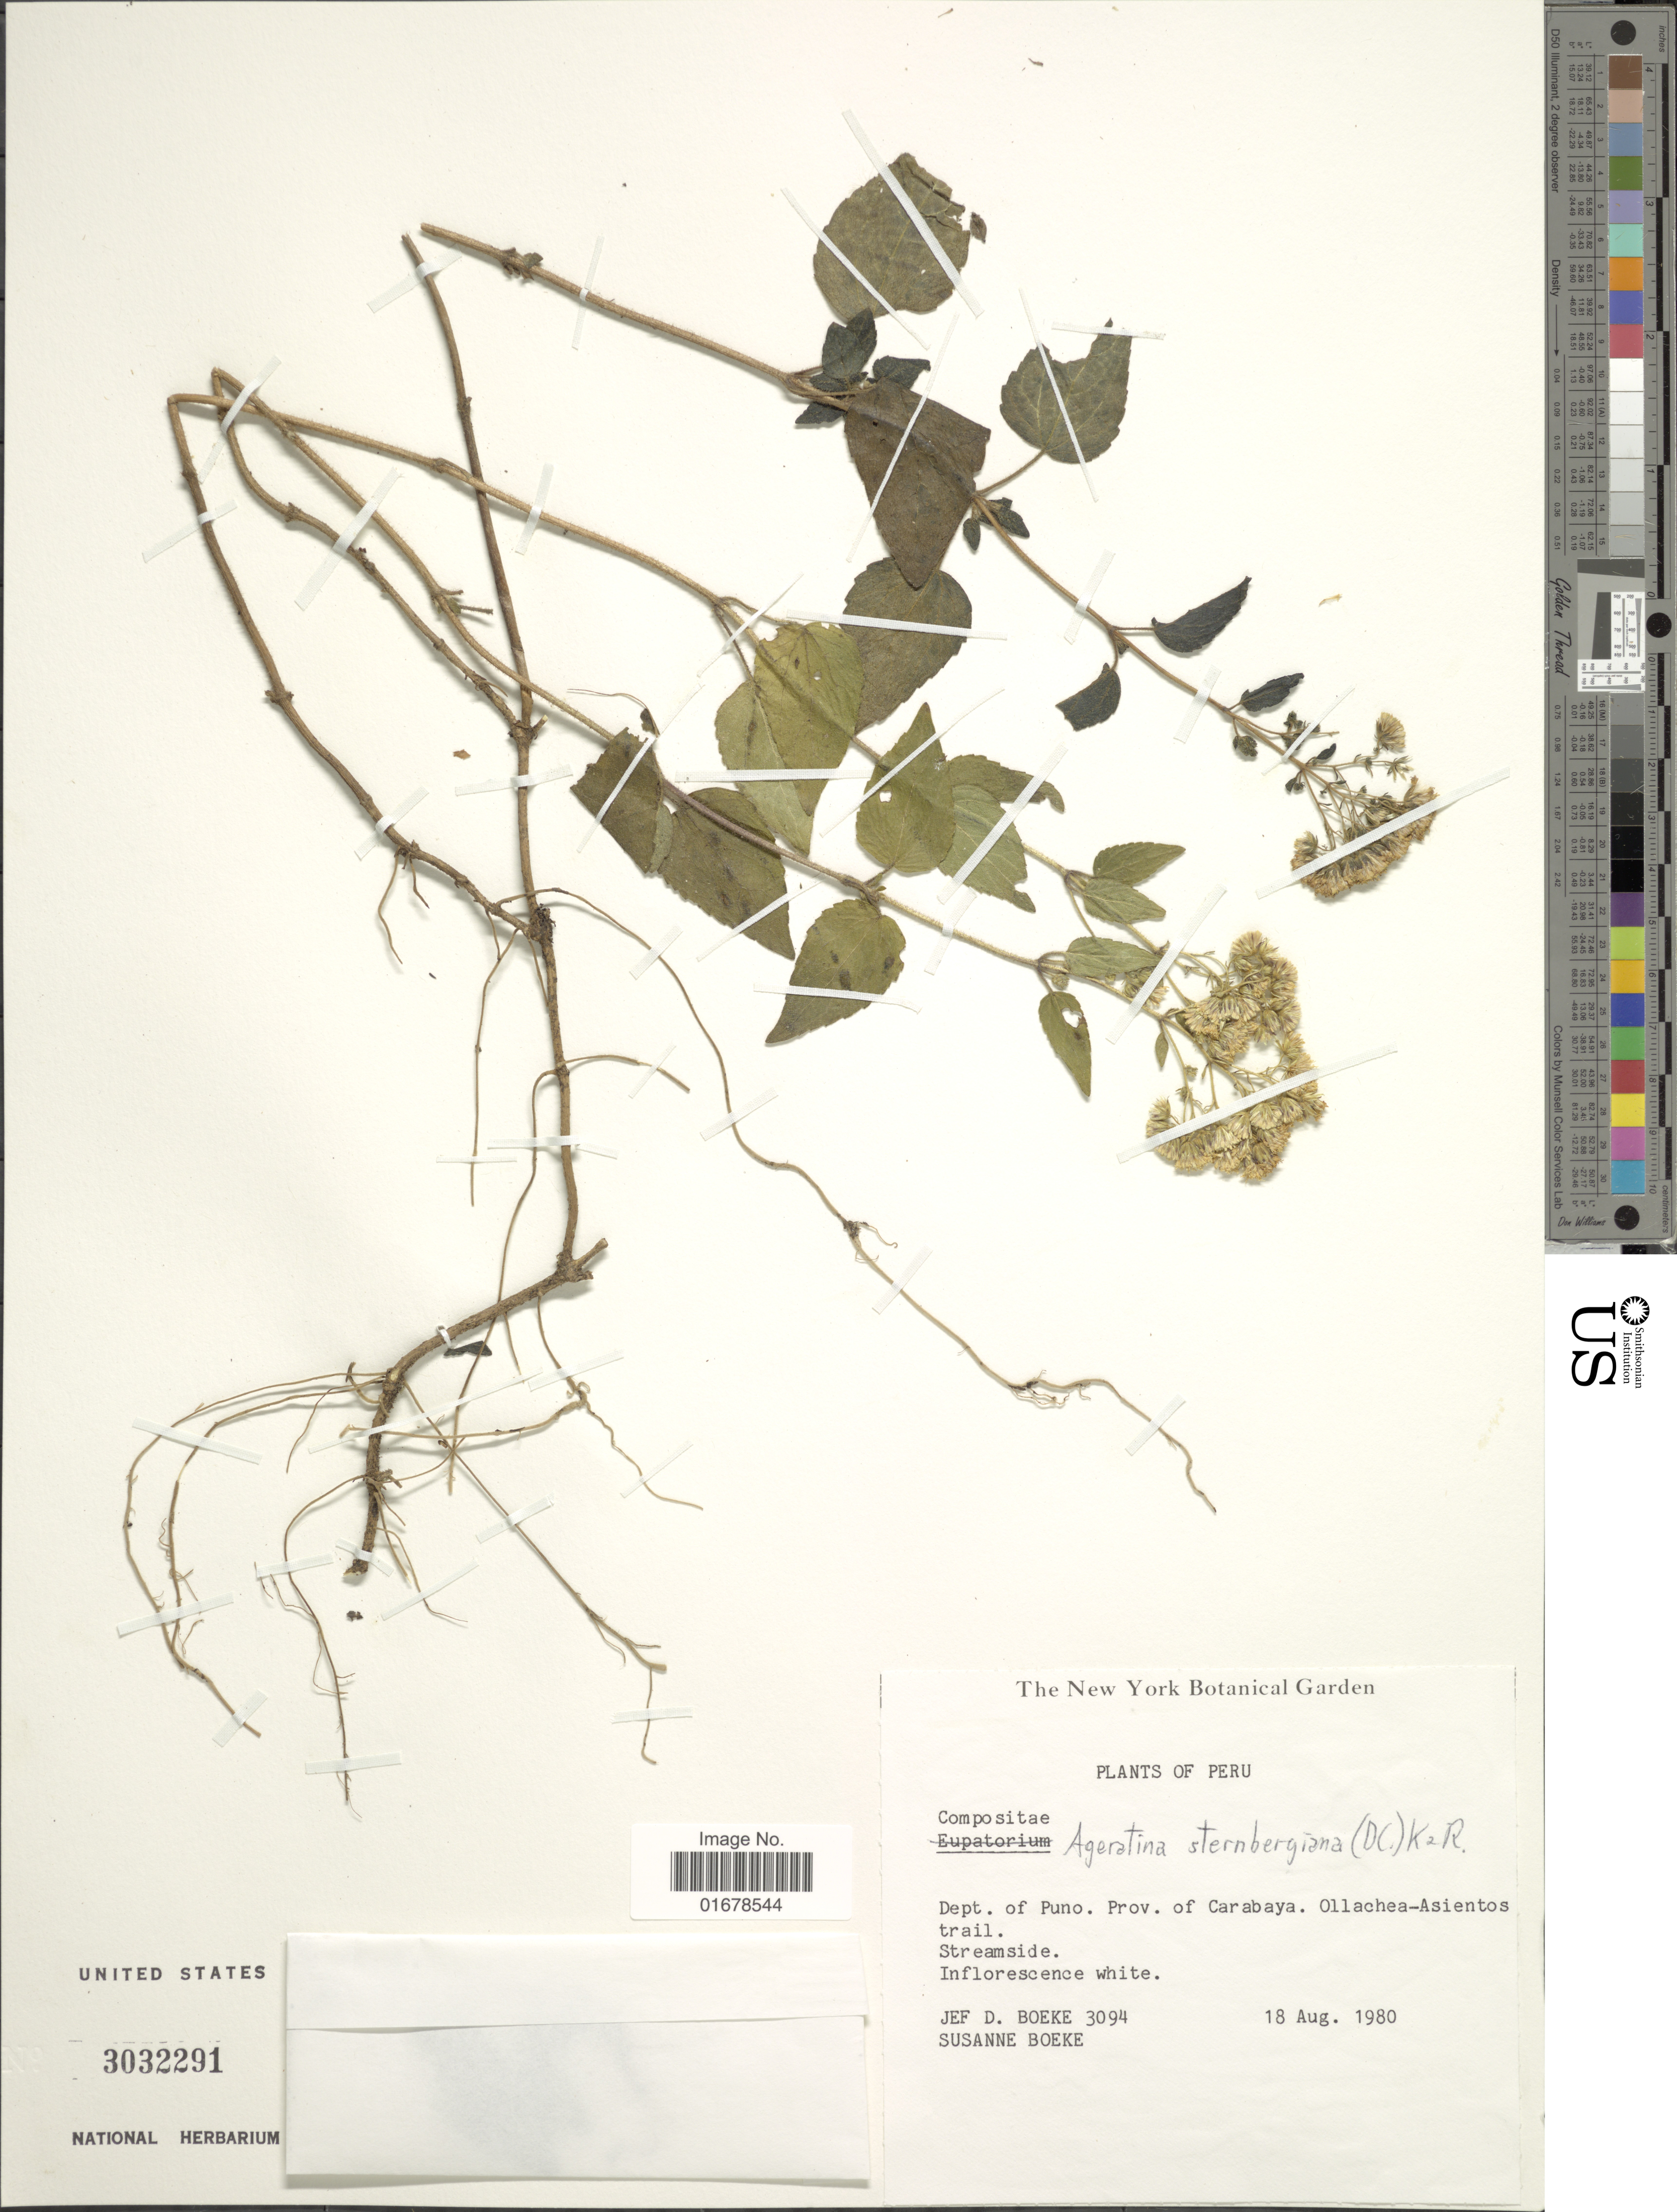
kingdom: Plantae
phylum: Tracheophyta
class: Magnoliopsida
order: Asterales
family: Asteraceae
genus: Ageratina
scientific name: Ageratina sternbergiana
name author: (DC.) R.M. King & H. Rob.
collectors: J. D. Boeke & S. Boeke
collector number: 3094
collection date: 1980-08-18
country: Peru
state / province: Puno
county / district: Carabaya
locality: Depto. Puno, Prov. of Carabaya, Ollachea - Asientos trail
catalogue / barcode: US 3032291